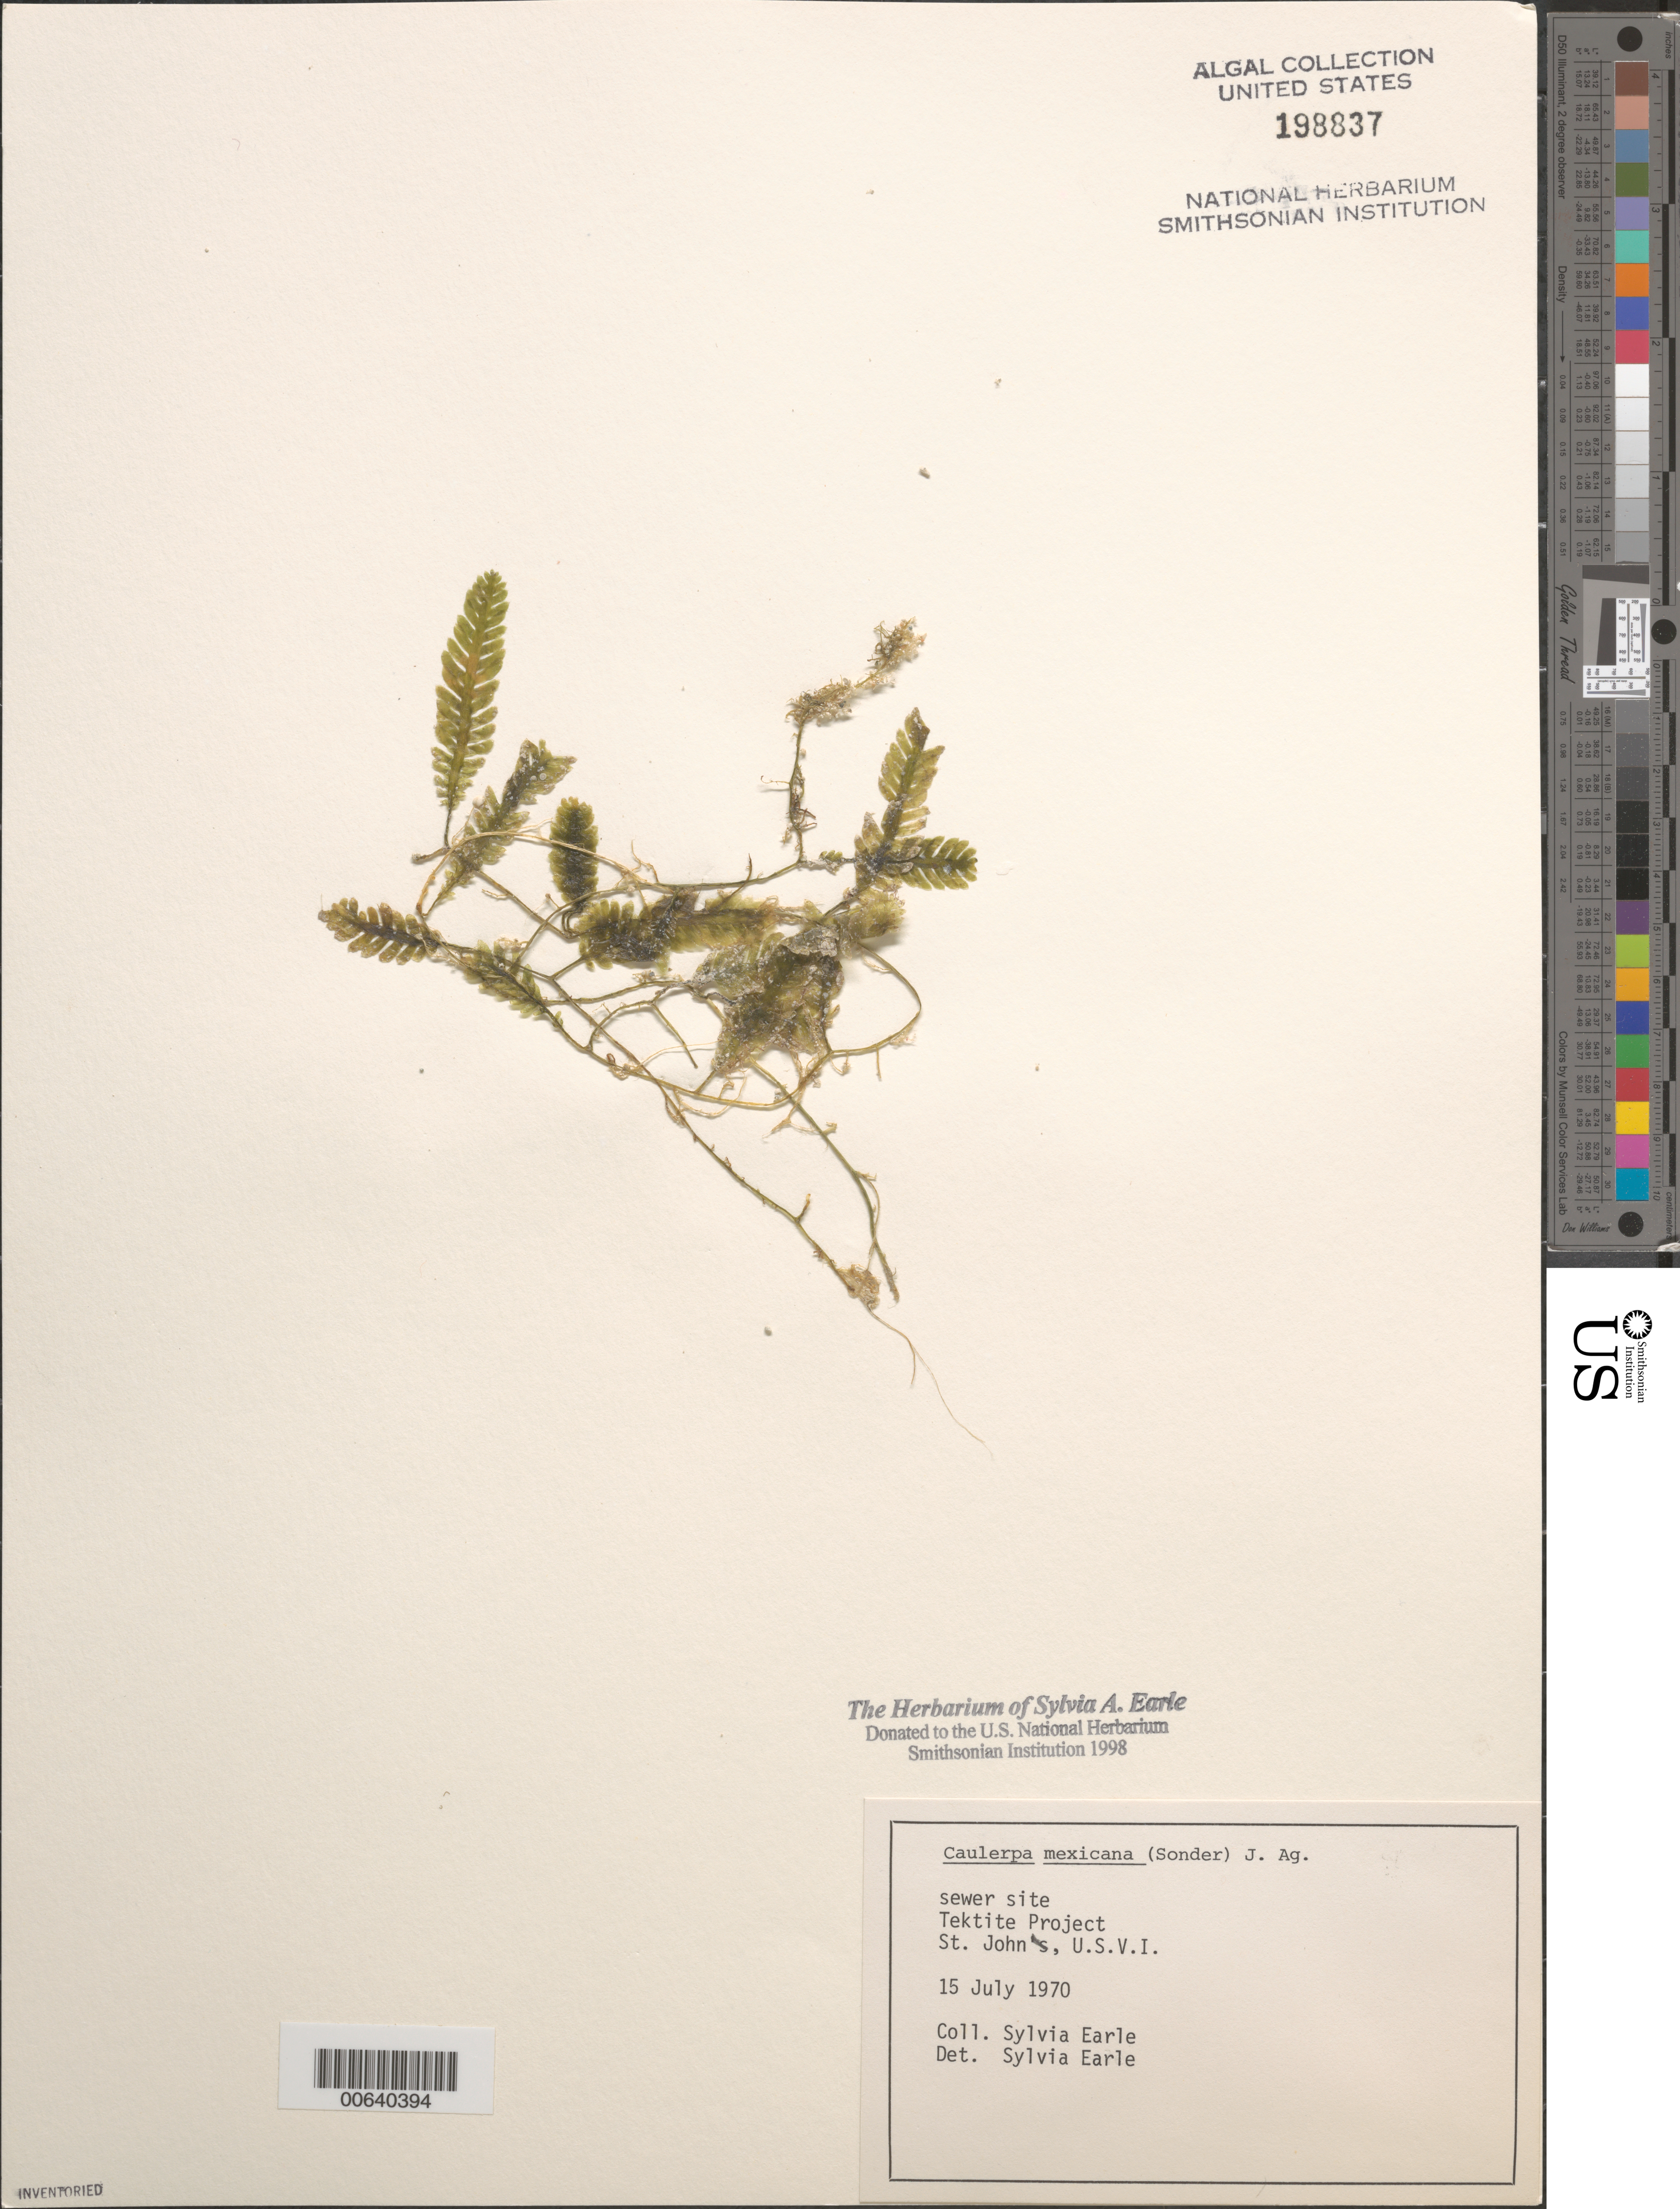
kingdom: Plantae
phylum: Chlorophyta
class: Ulvophyceae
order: Bryopsidales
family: Caulerpaceae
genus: Caulerpa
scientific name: Caulerpa mexicana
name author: Sond. ex Kütz.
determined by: Earle, S. A.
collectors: S. A. Earle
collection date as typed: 15 Jul 1970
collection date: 1970-07-15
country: U.S. Virgin Islands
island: St. John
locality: Tektite Project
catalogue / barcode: US 198837